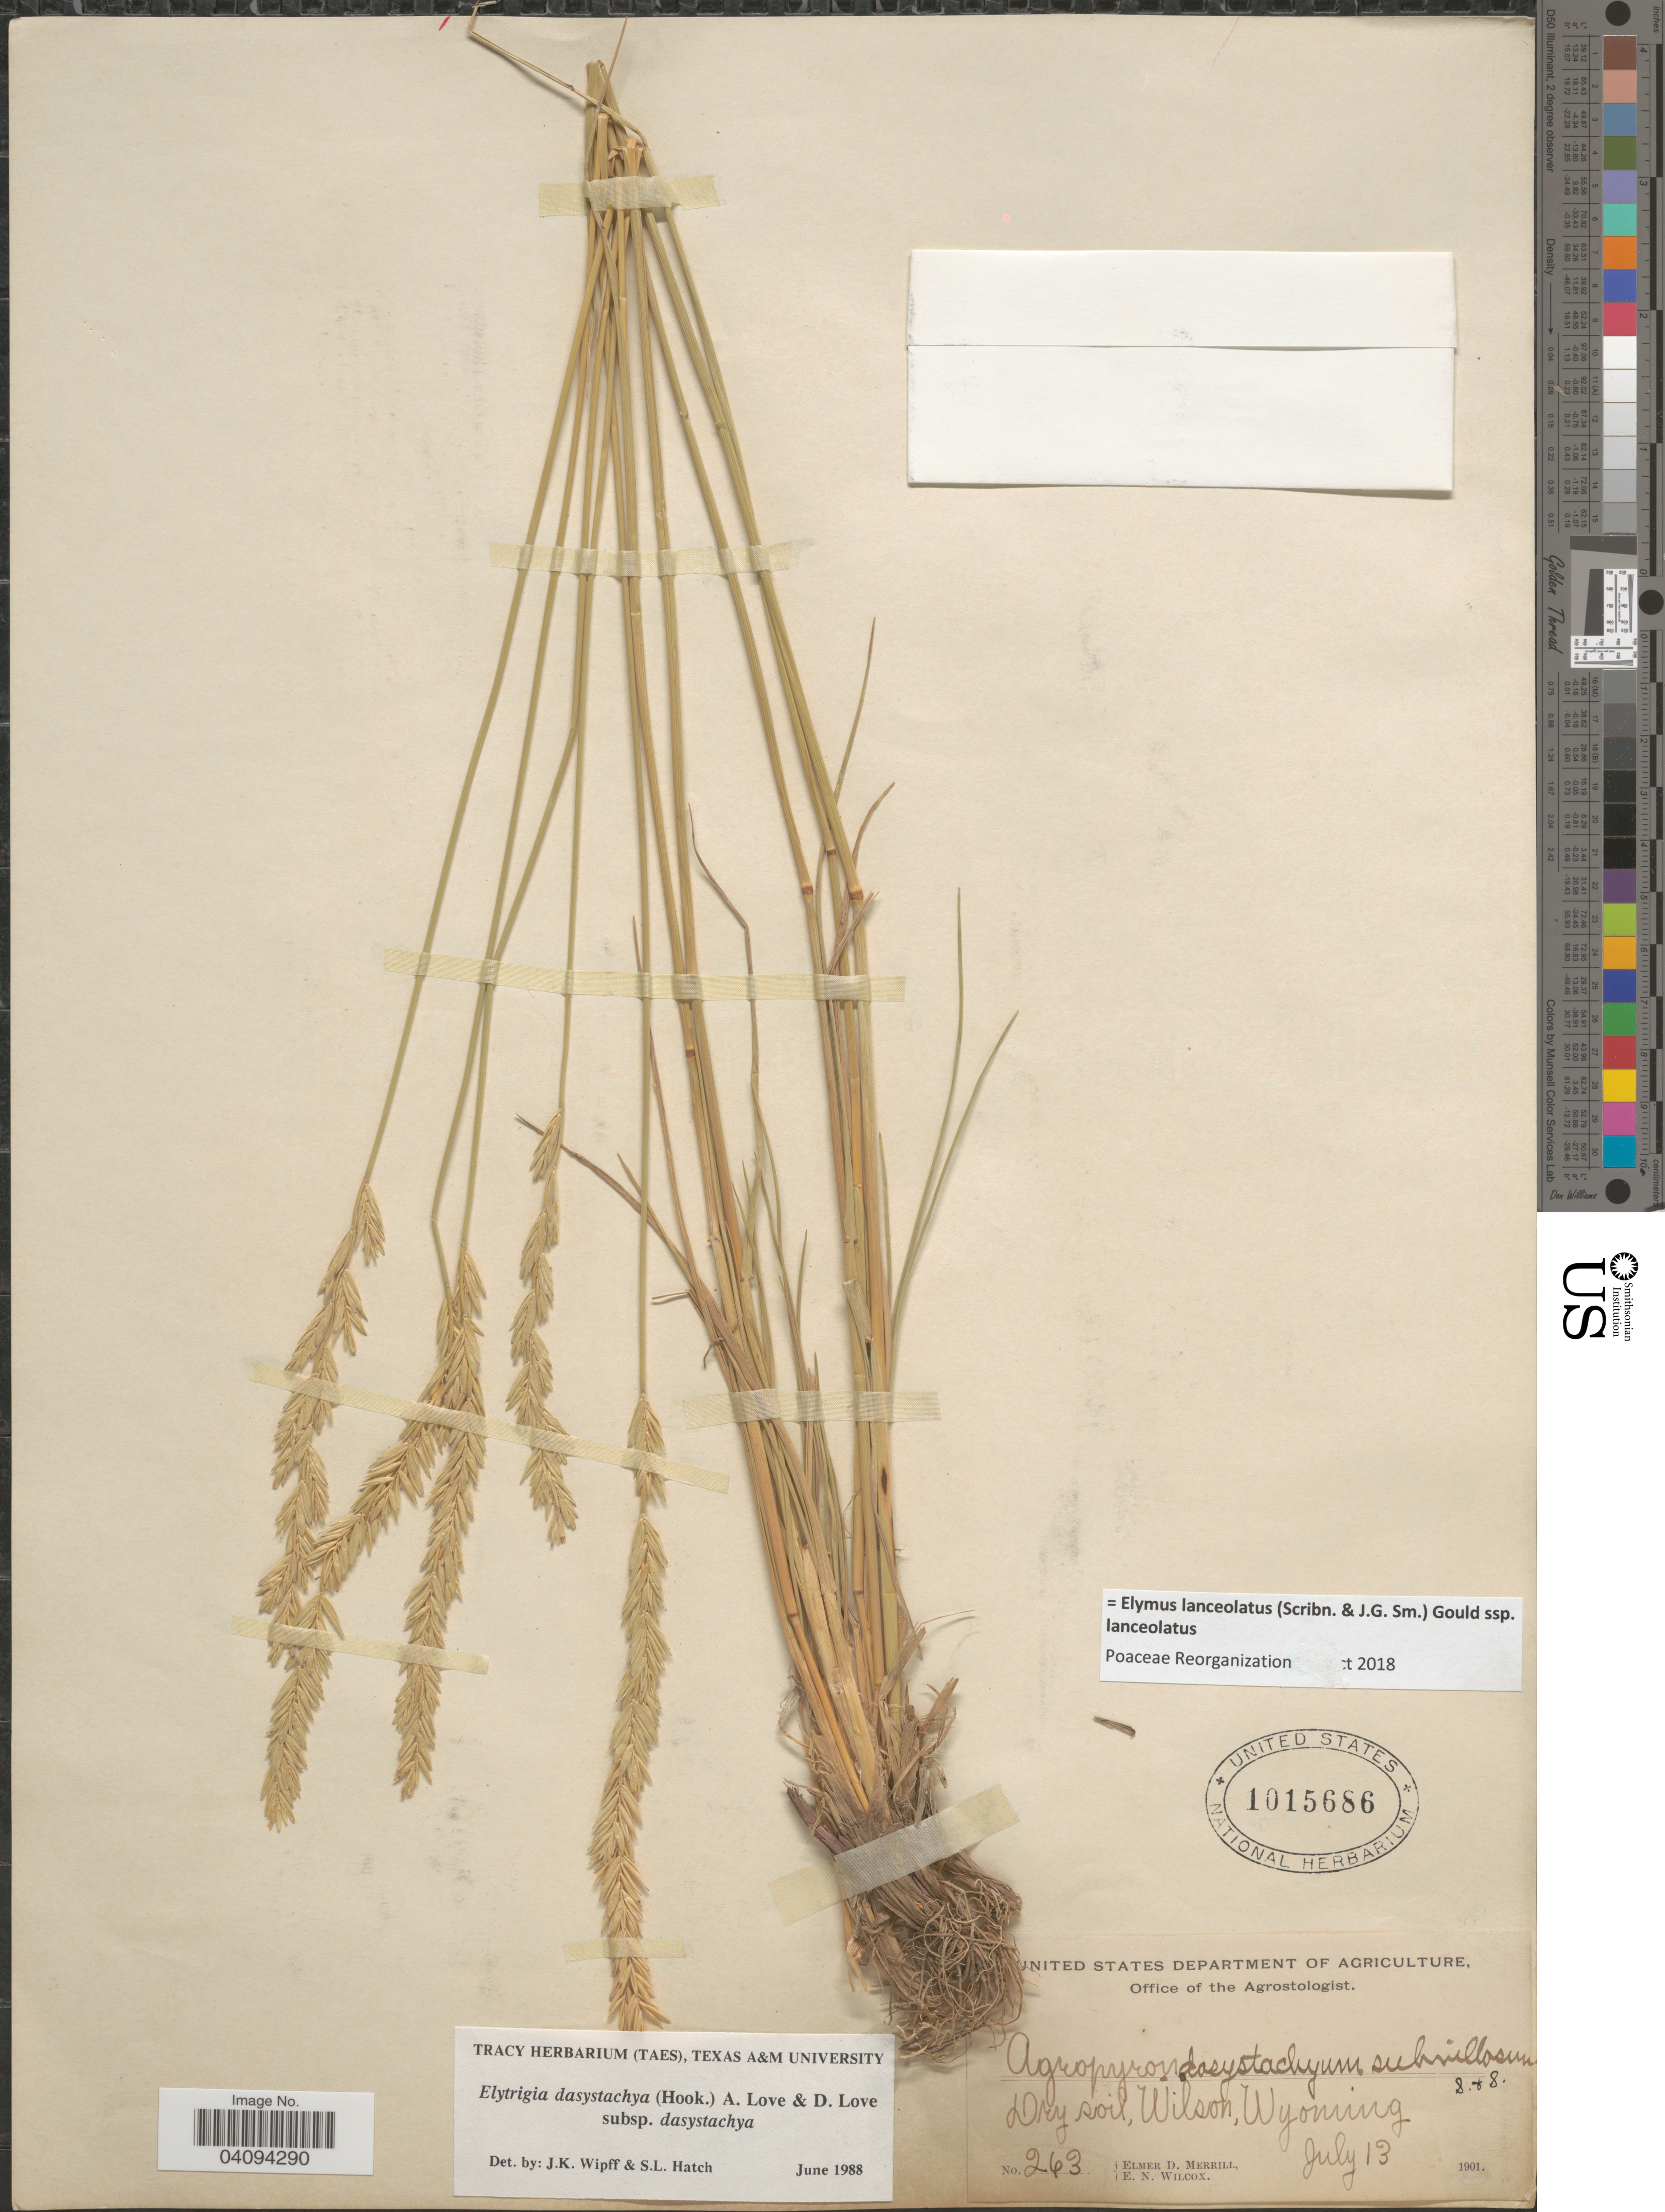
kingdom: Plantae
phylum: Tracheophyta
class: Liliopsida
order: Poales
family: Poaceae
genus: Elymus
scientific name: Elymus lanceolatus subsp. lanceolatus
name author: (Scribn. & J.G. Sm.) Gould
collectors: E. D. Merrill & E. Wilcox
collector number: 263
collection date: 1901-07-13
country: United States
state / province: Wyoming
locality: Dry soil, Wilson.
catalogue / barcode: US 1015686